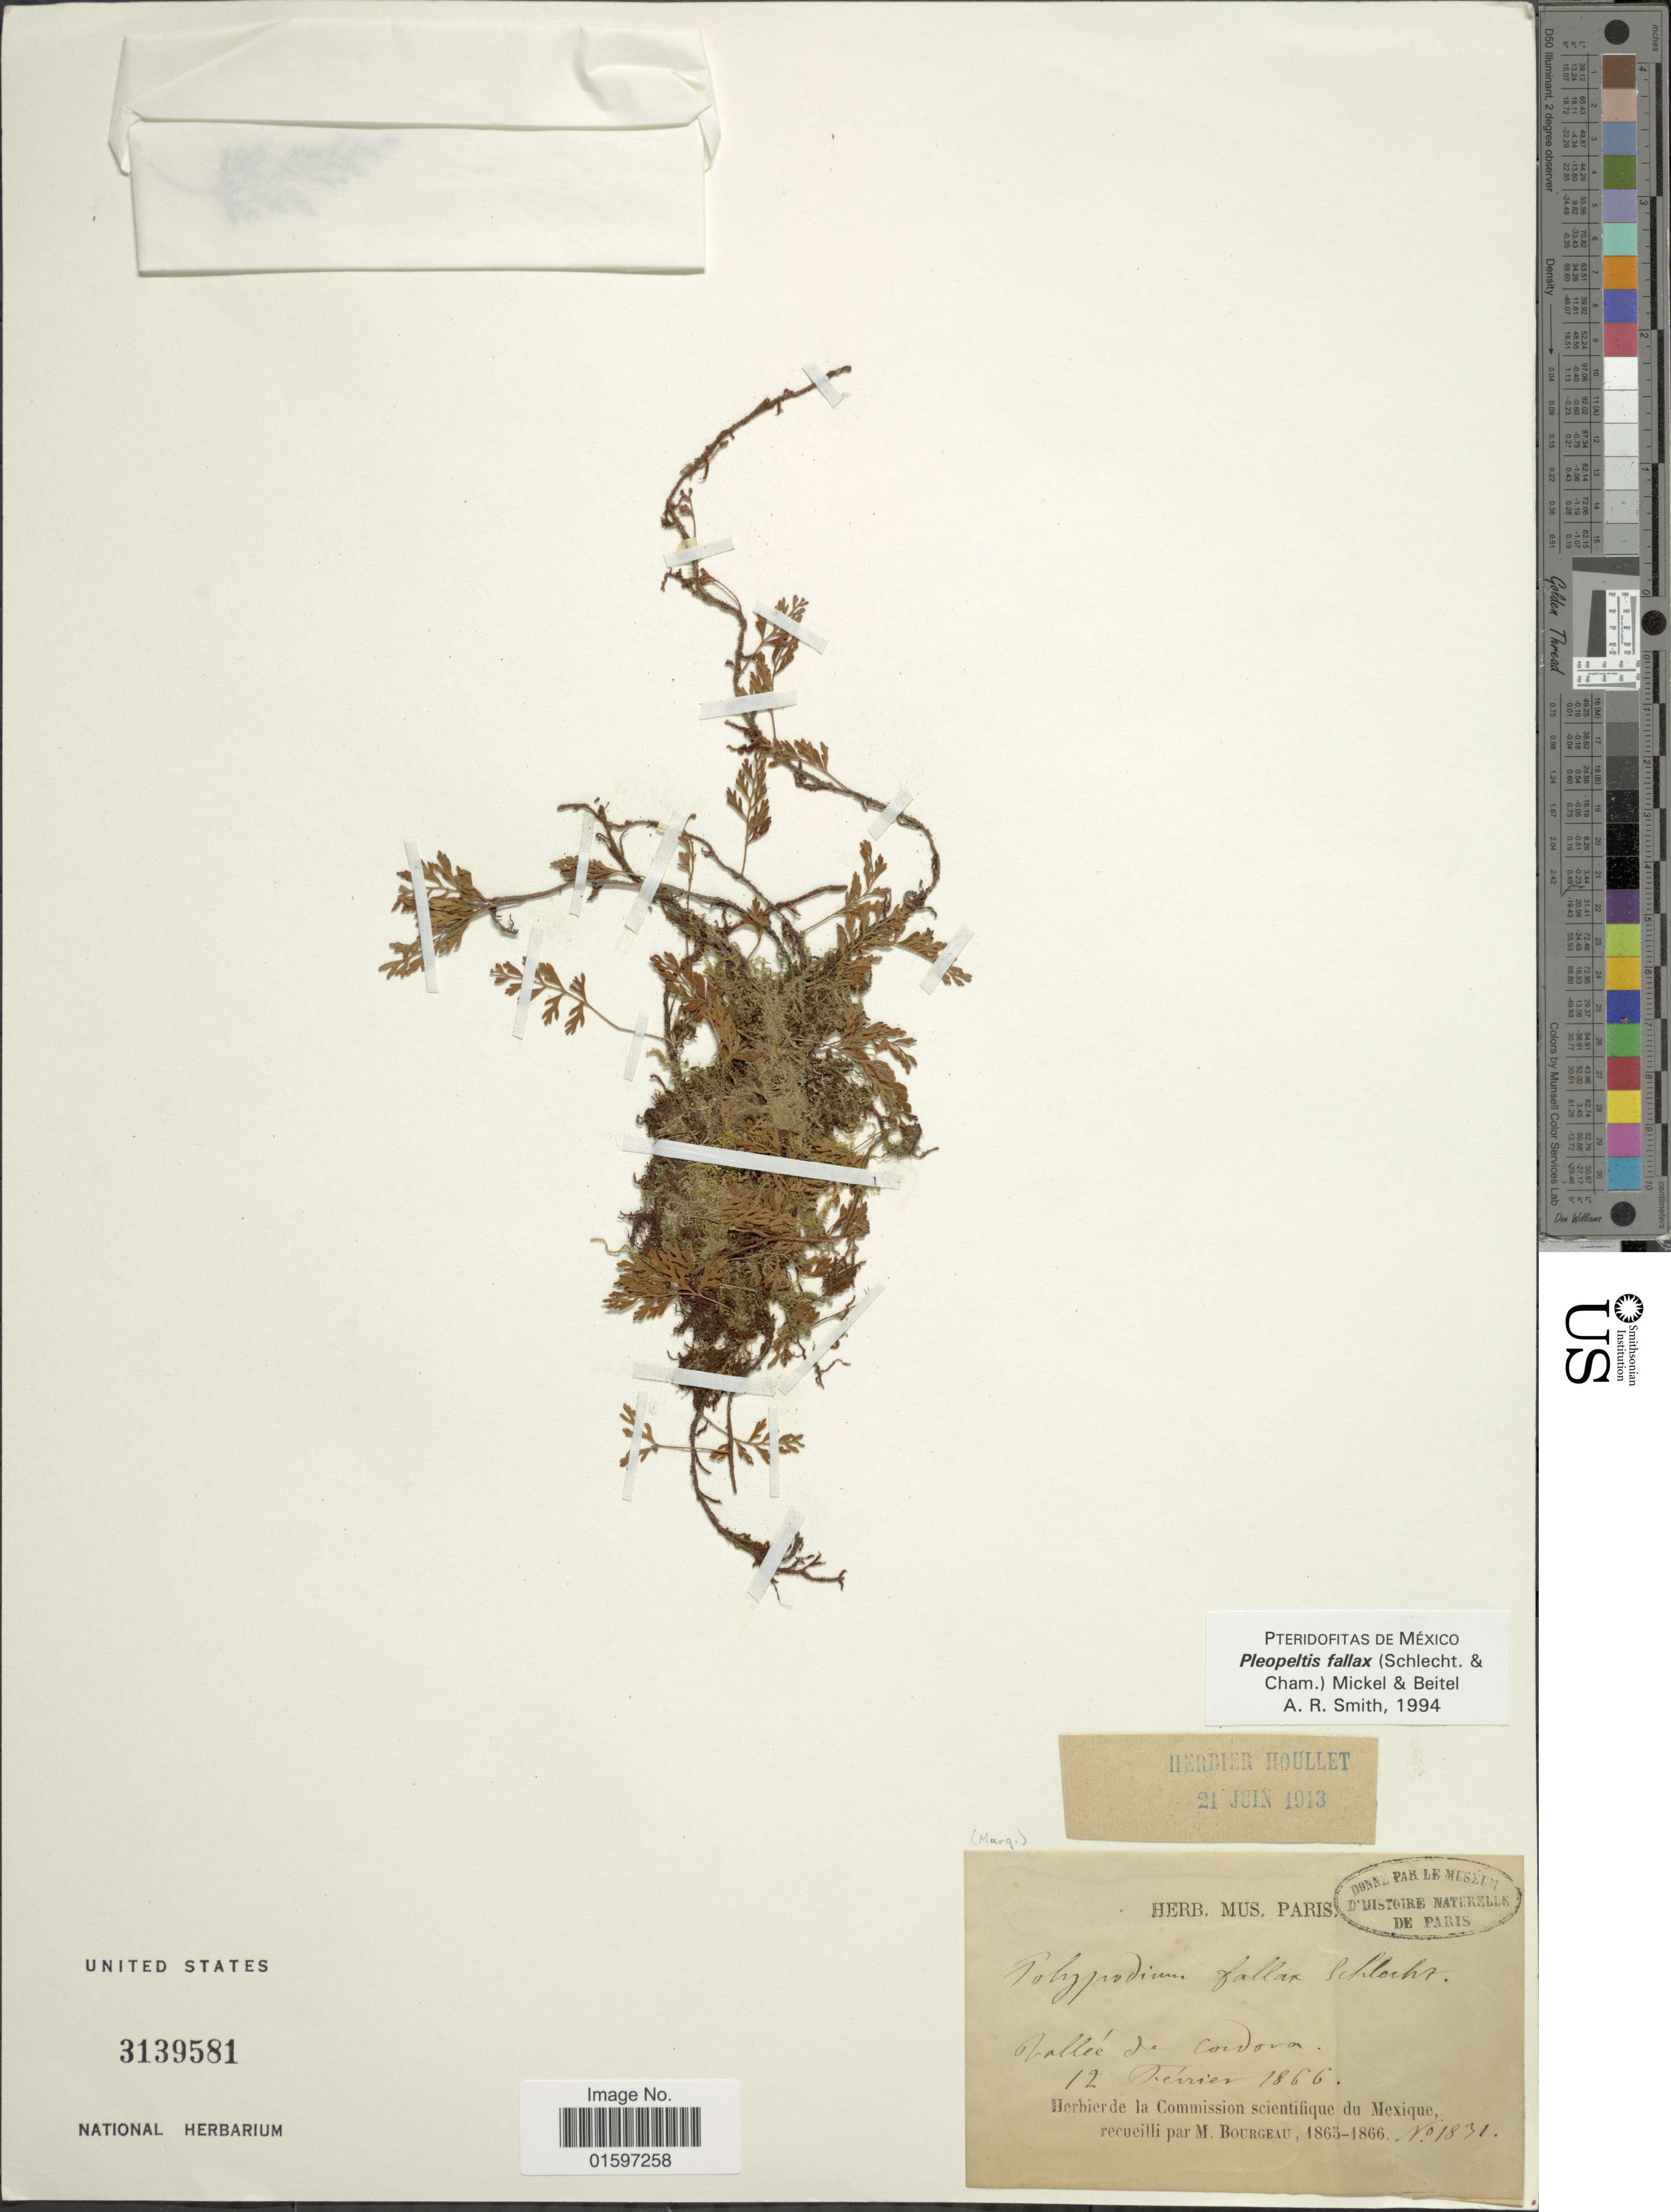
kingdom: Plantae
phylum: Tracheophyta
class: Polypodiopsida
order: Polypodiales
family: Polypodiaceae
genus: Pleopeltis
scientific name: Pleopeltis fallax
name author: (Schltdl. & Cham.) Mickel & Beitel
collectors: M. Bourgeau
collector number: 1831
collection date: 1866-02-12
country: Mexico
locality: Valleé de Cordova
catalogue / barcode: US 3139581